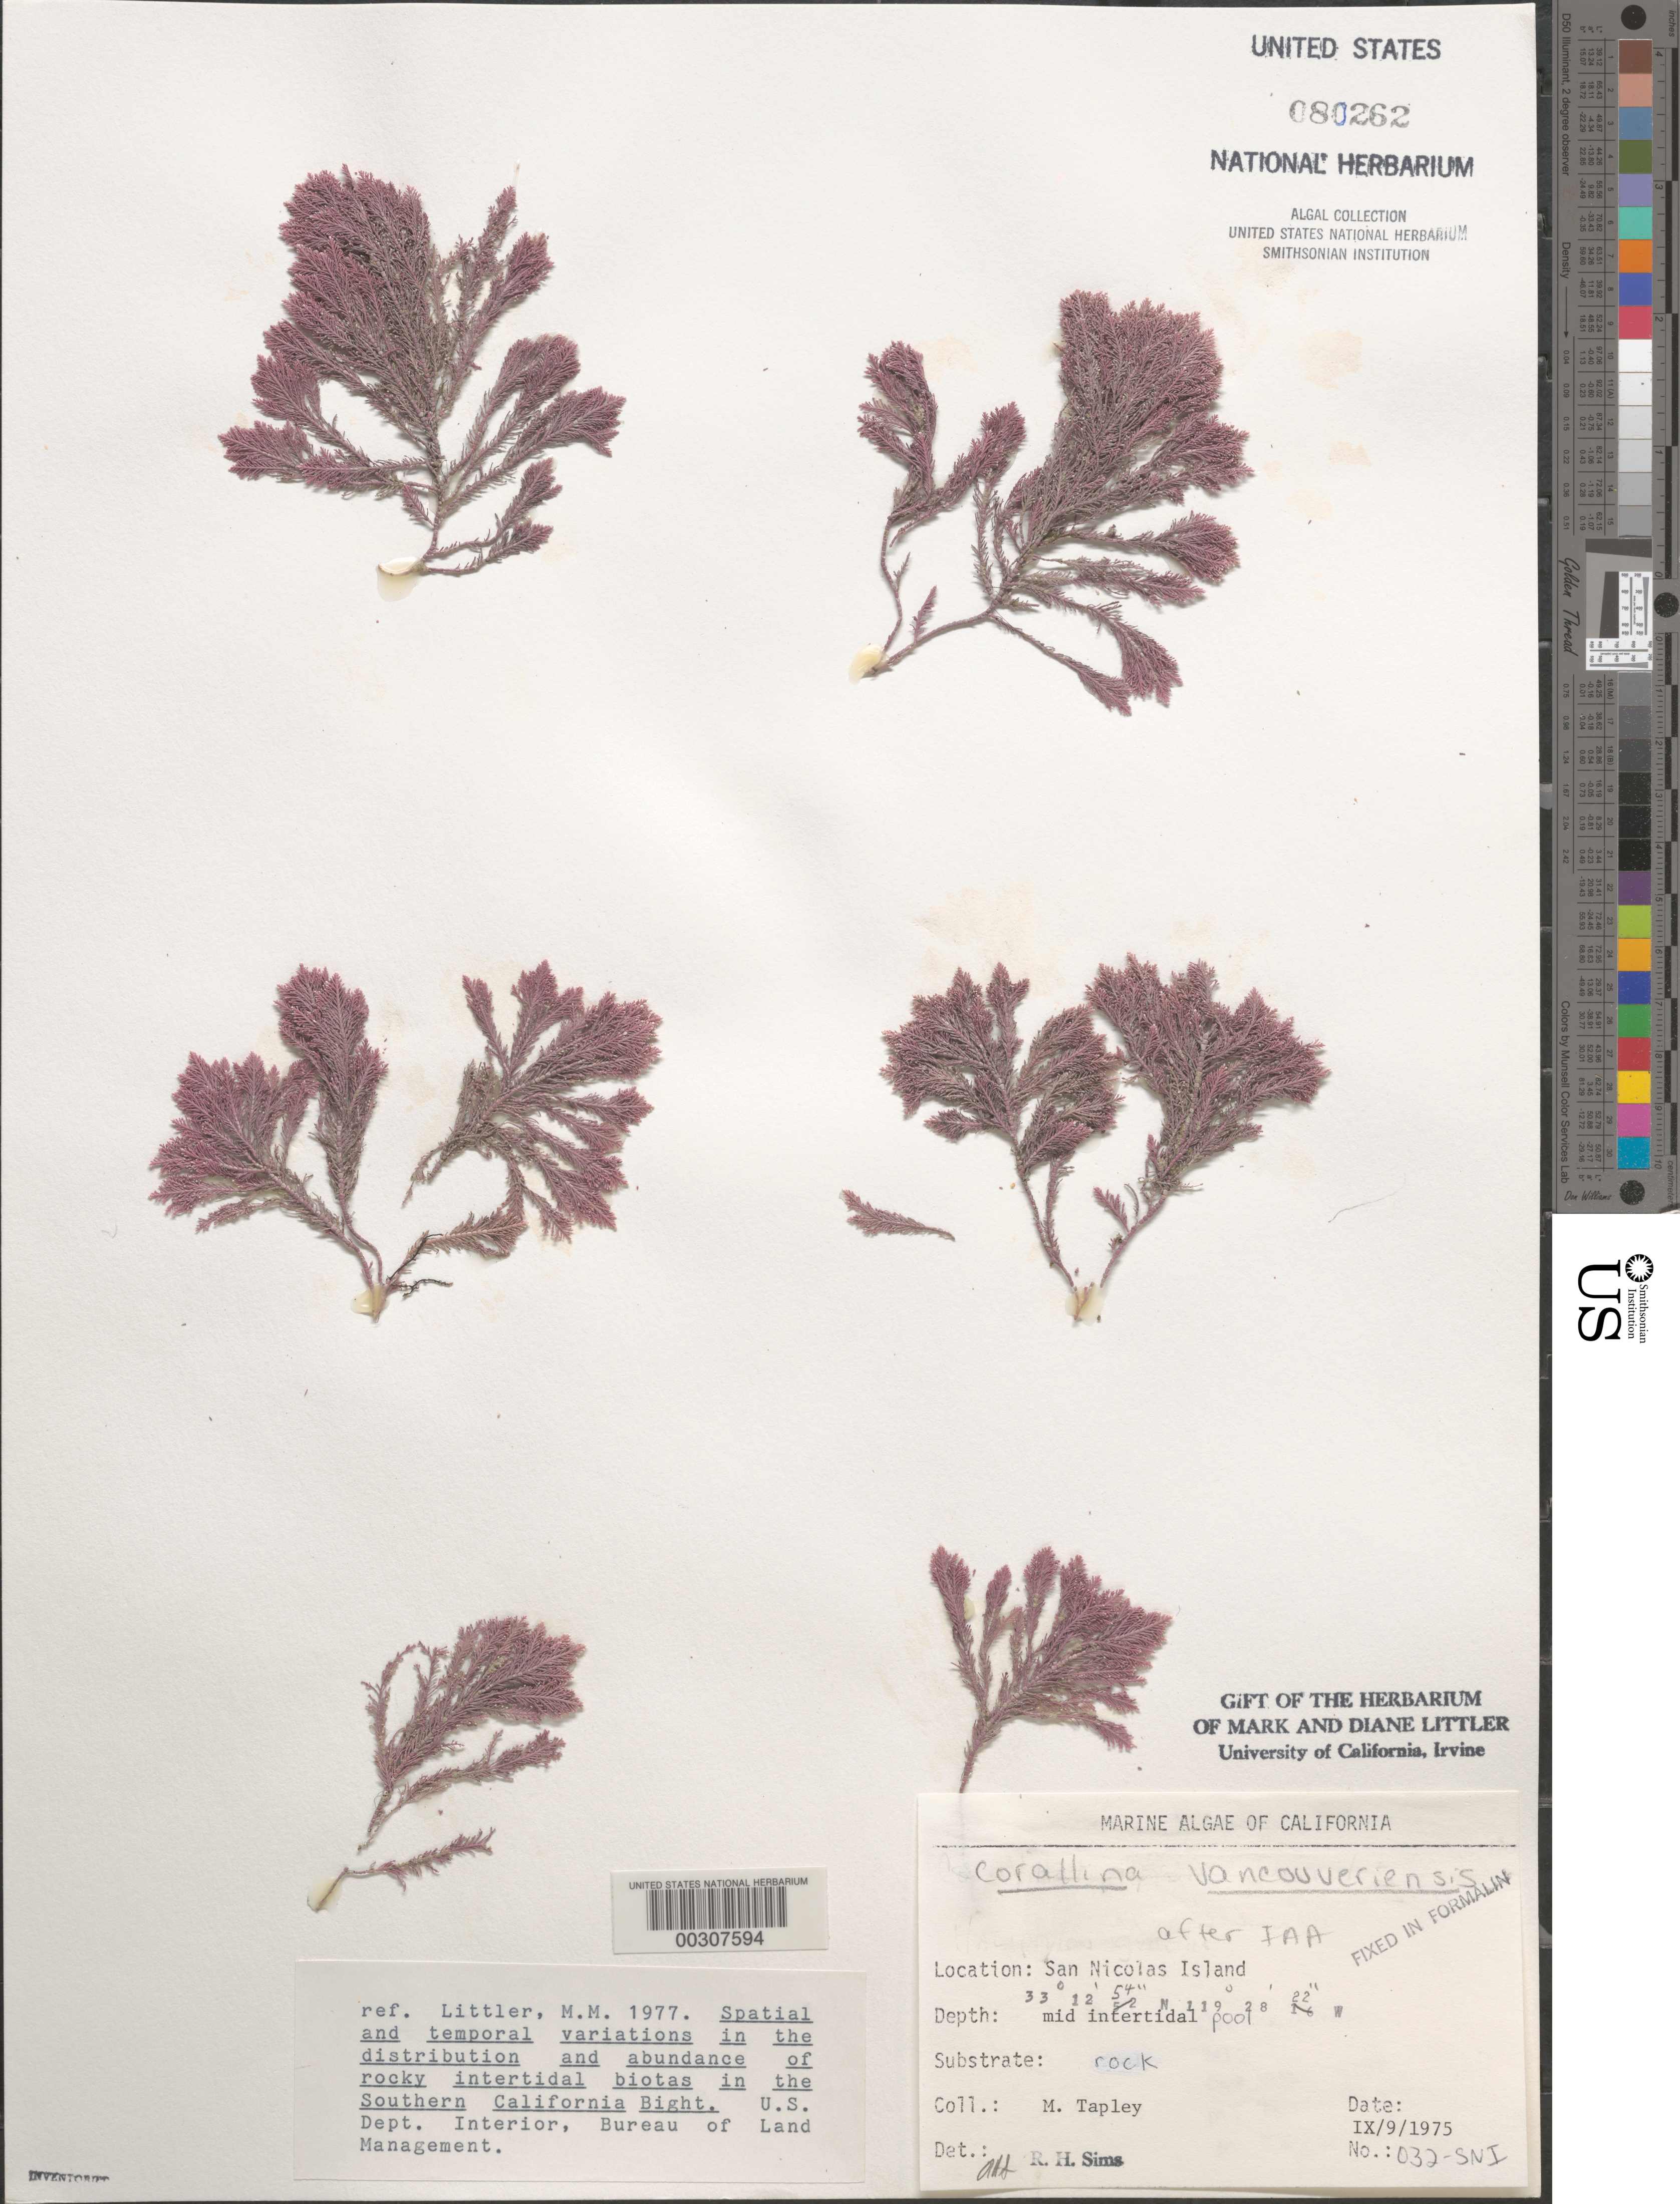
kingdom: Plantae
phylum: Rhodophyta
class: Florideophyceae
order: Corallinales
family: Corallinaceae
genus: Corallina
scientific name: Corallina vancouveriensis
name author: Yendo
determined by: Sims, Robert H.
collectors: M. Tapley-Vergara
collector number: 032-SNI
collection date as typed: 09 Sep 1975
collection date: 1975-09-09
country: United States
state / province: California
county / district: Ventura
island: San Nicolas Island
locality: Dutch Harbor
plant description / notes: BLM-SOCALBIGHT Rocky Intertidal Survey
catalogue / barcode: US 80262